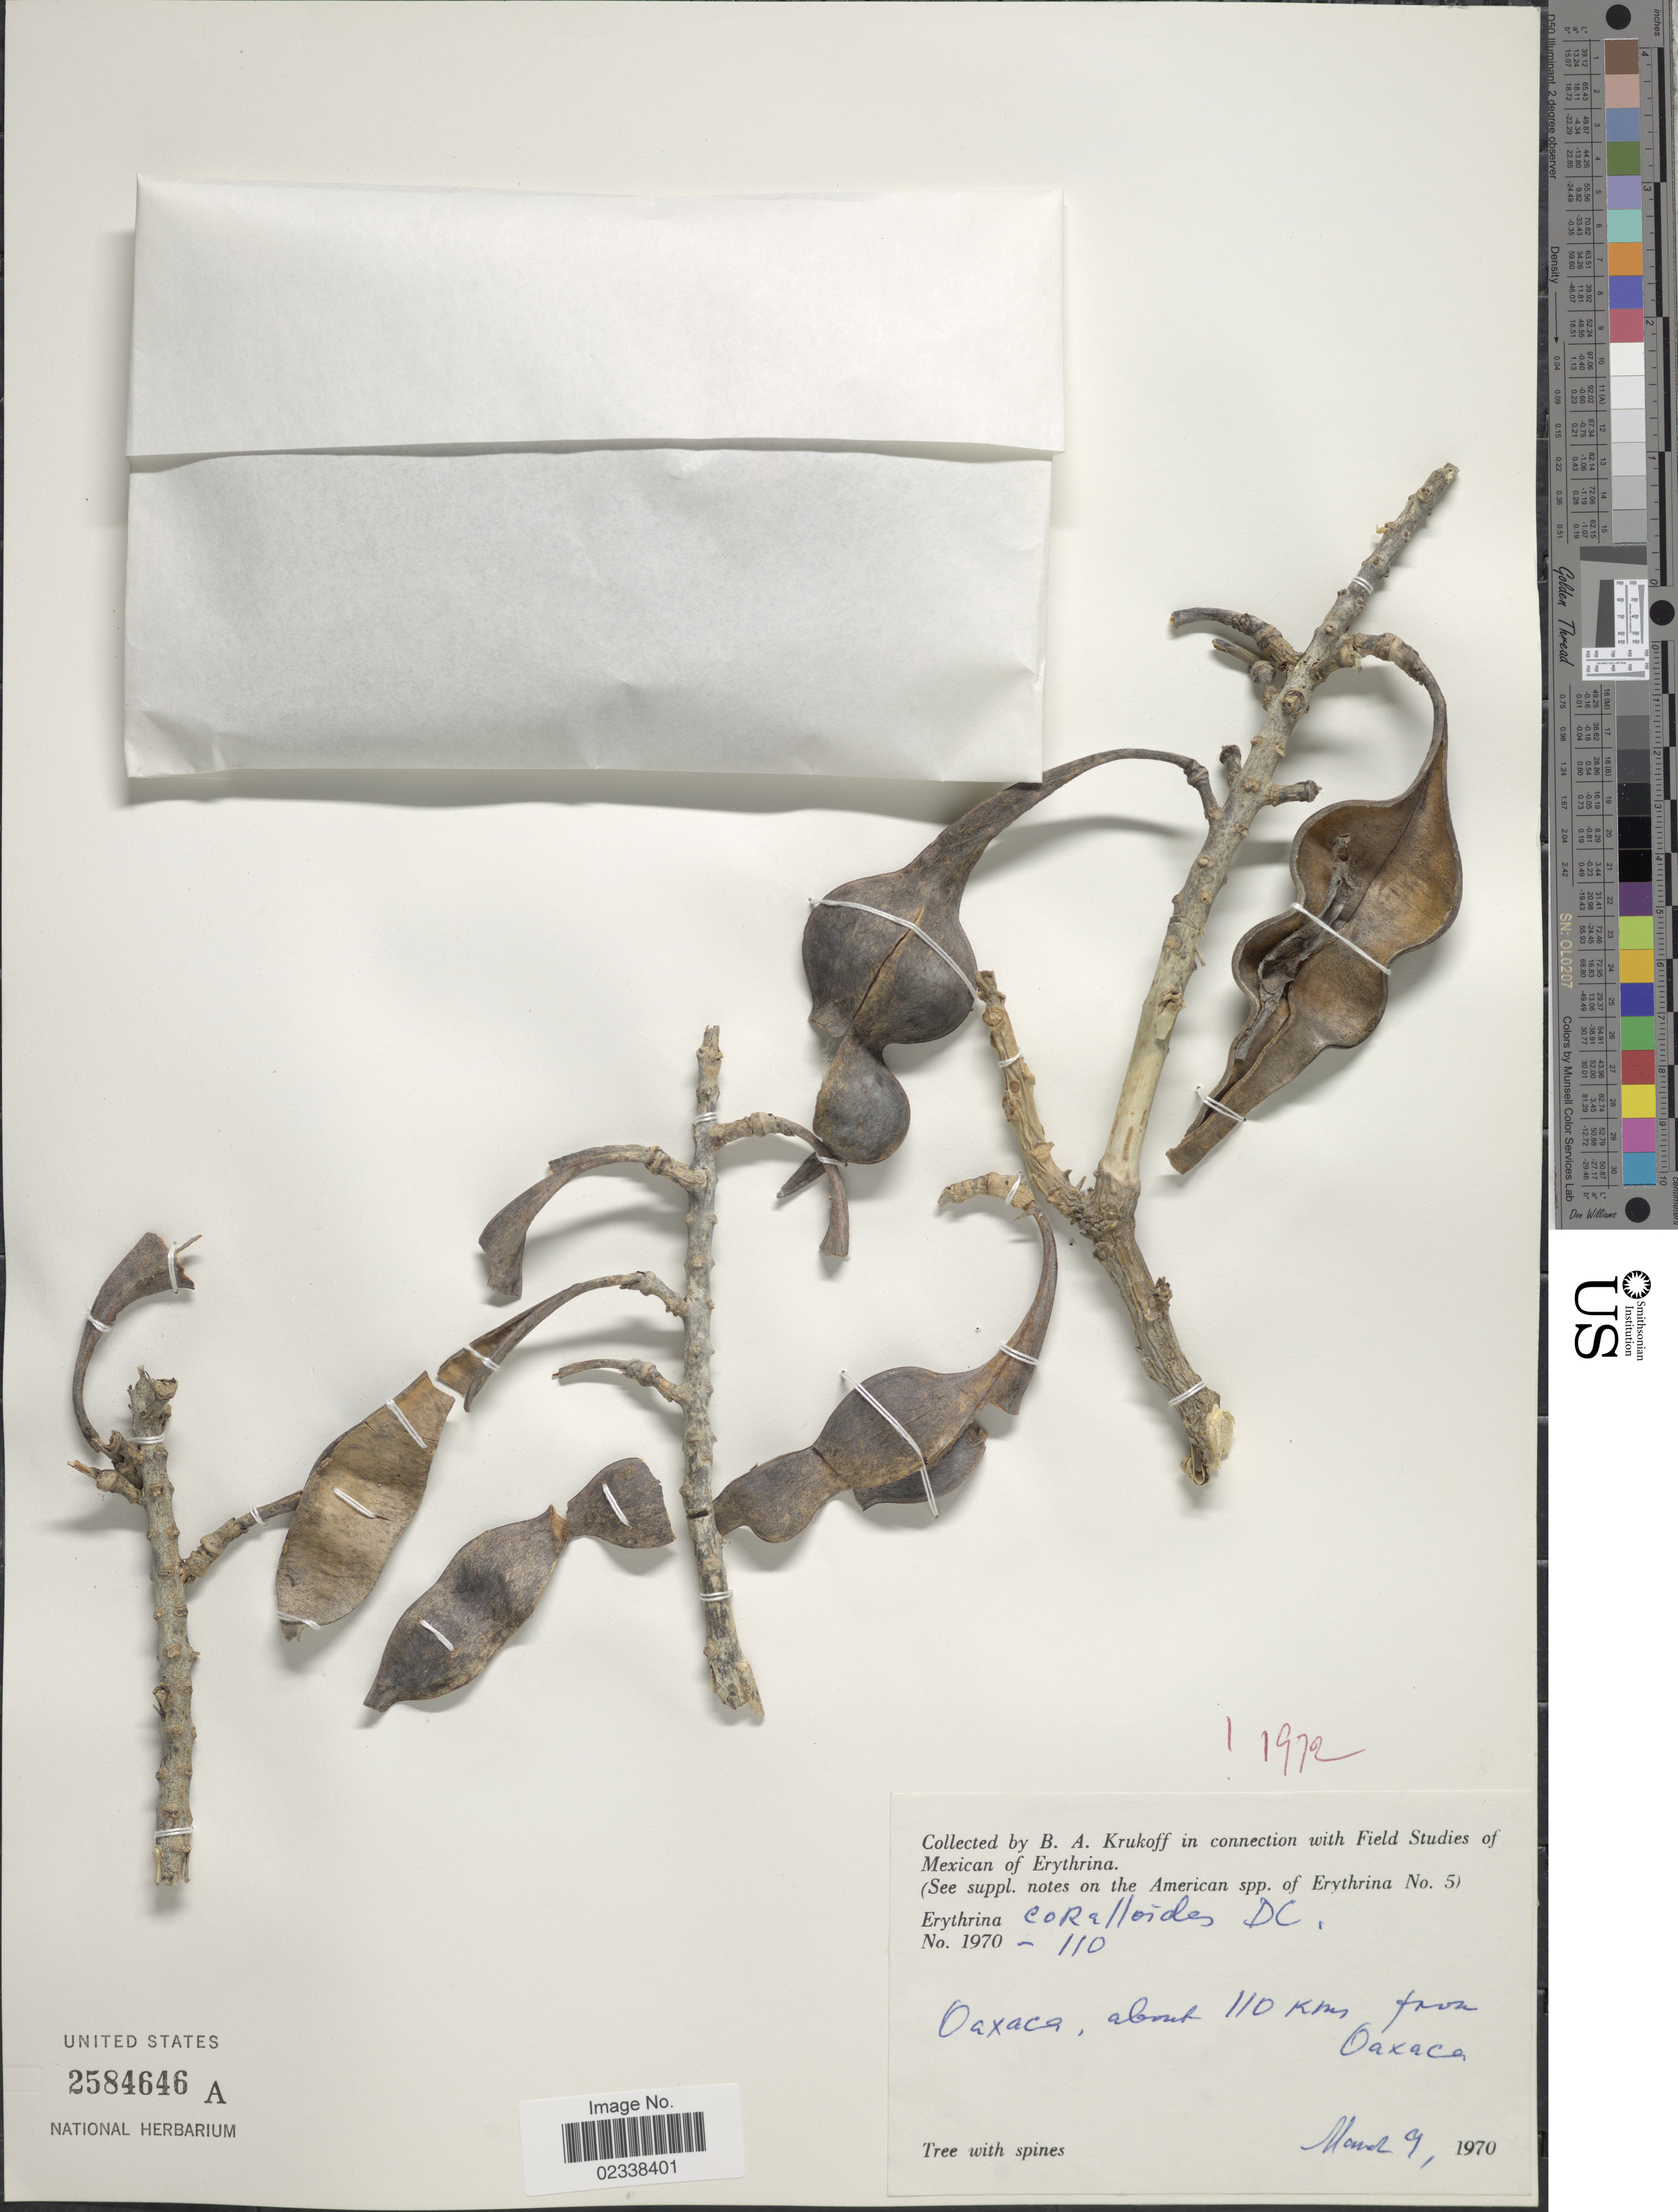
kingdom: Plantae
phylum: Tracheophyta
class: Magnoliopsida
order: Fabales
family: Fabaceae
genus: Erythrina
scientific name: Erythrina coralloides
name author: DC.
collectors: B. A. Krukoff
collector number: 1970-110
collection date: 1970-03-09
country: Mexico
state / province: Oaxaca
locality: About 110 km from Oaxaca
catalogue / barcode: US 2584646A